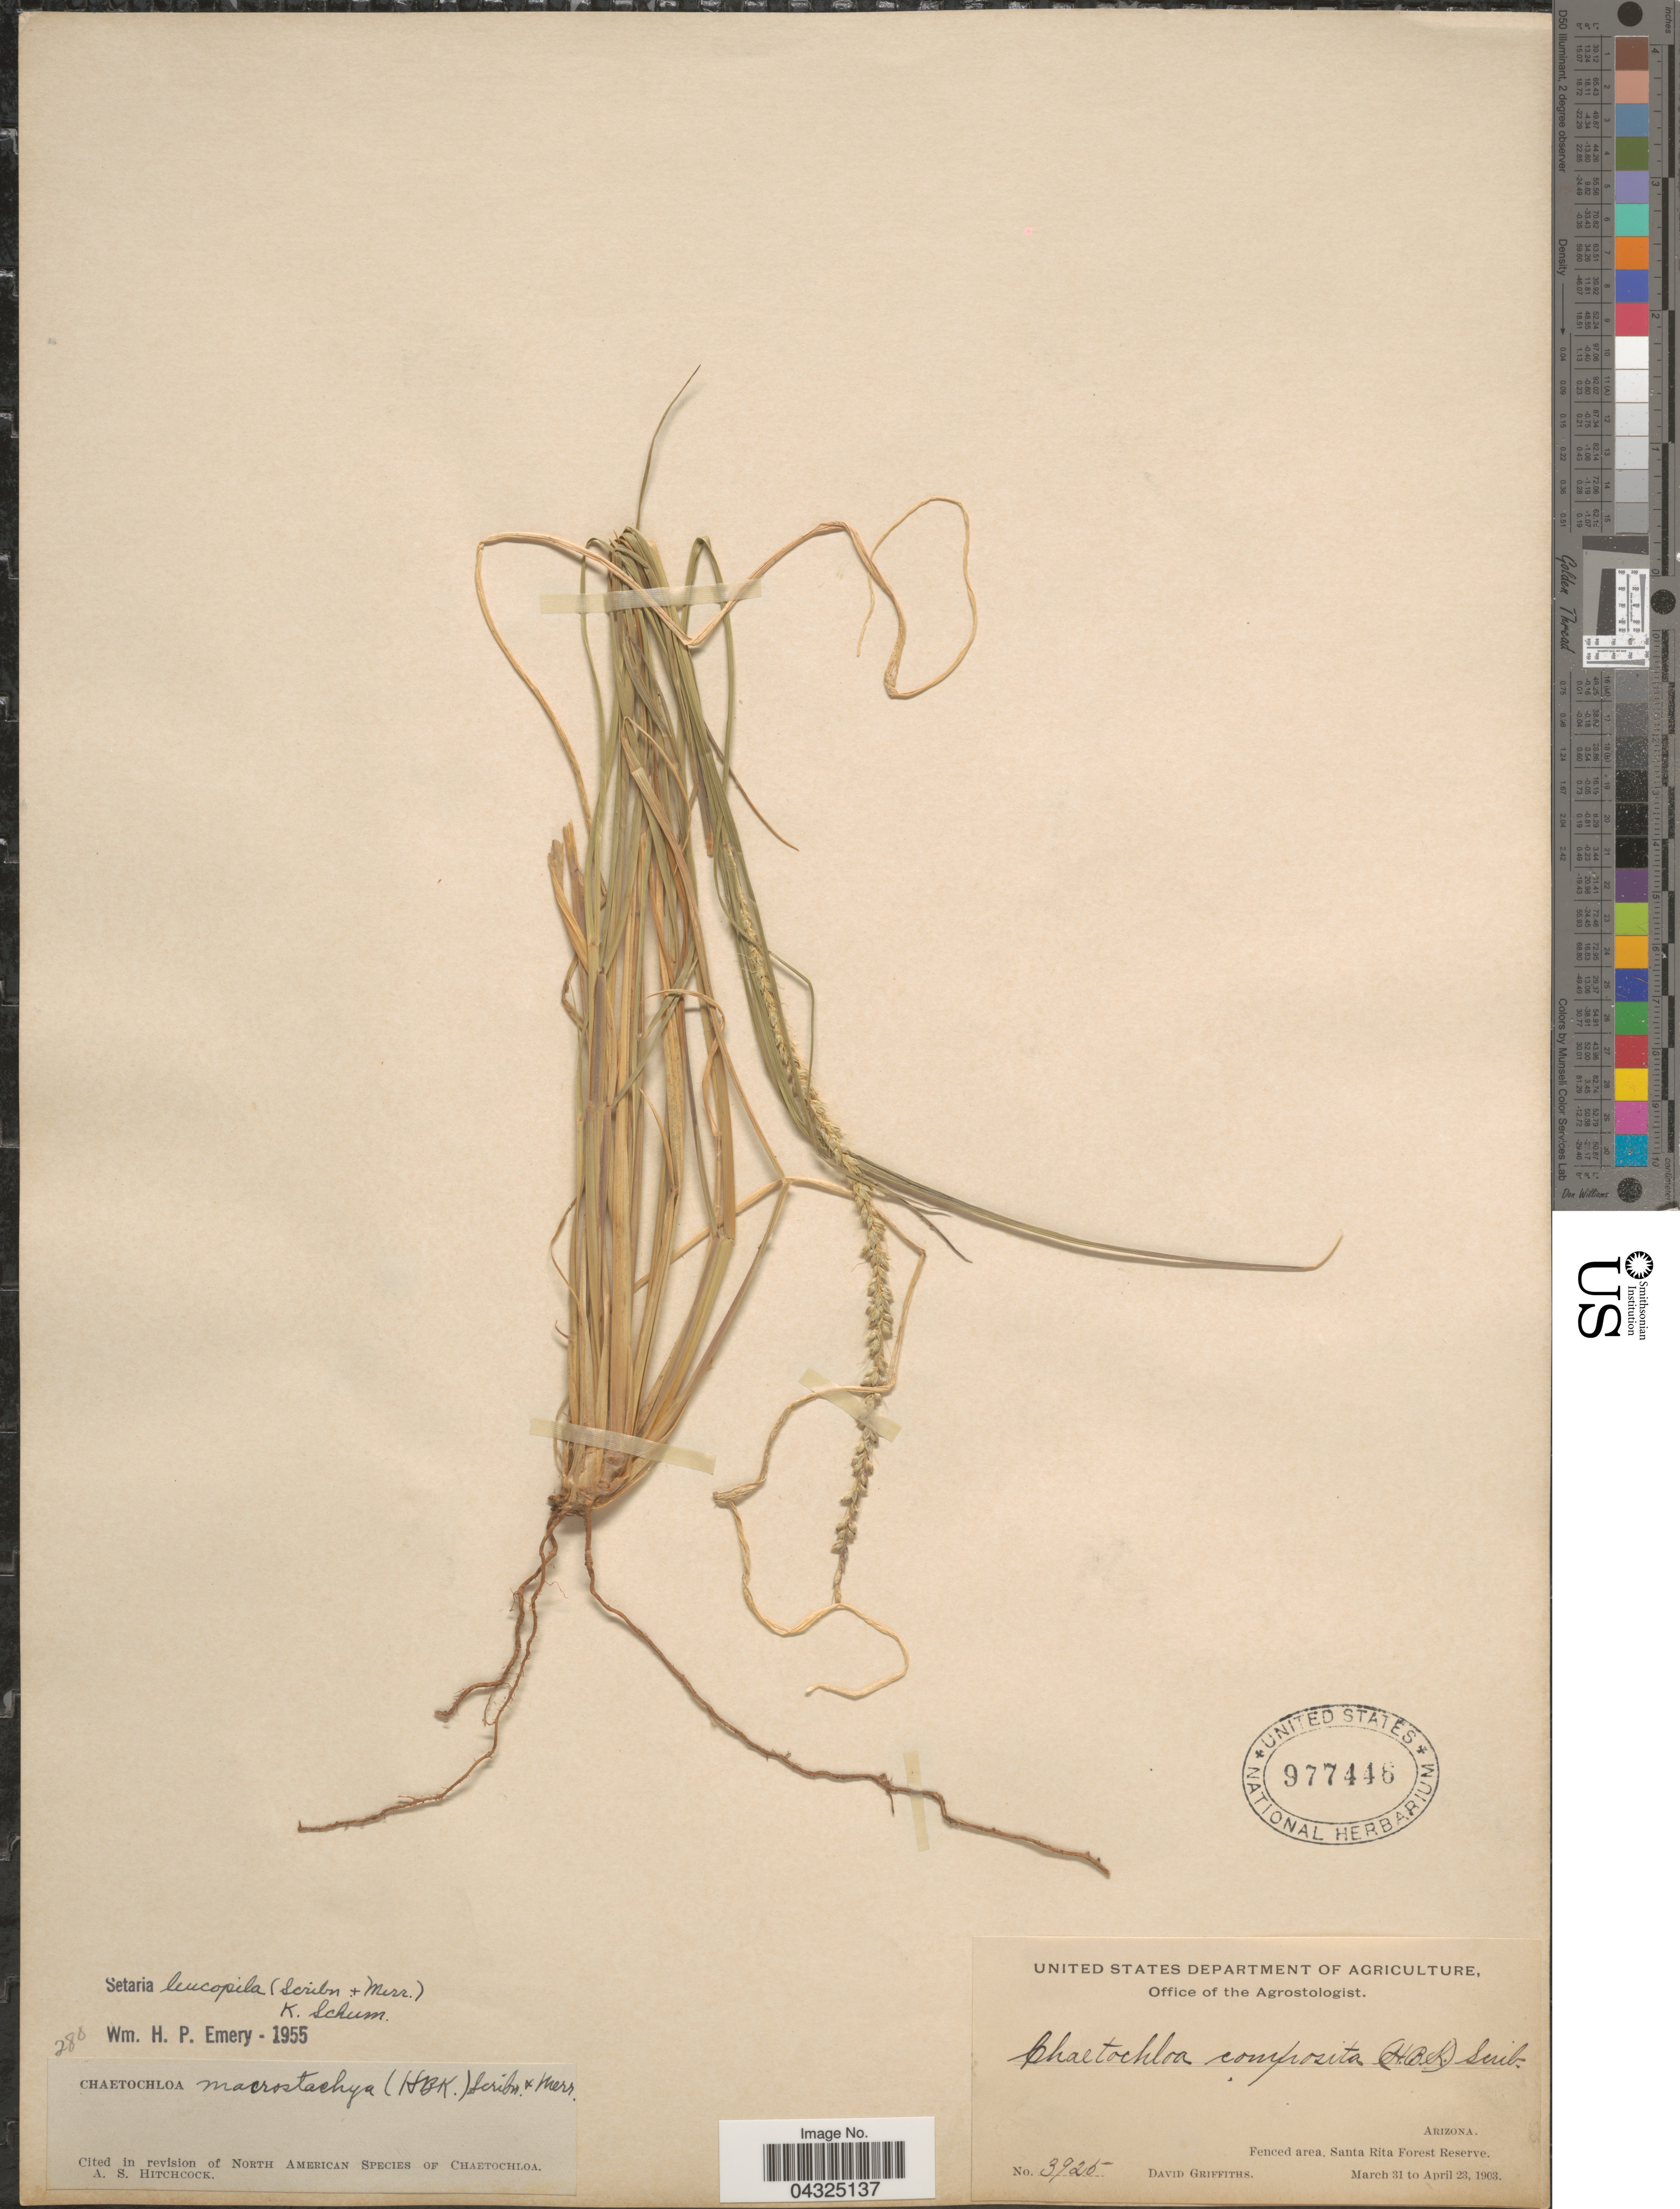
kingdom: Plantae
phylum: Tracheophyta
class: Liliopsida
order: Poales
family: Poaceae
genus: Setaria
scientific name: Setaria leucopila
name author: (Scribn. & Merr.) K. Schum.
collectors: D. Griffiths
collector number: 3925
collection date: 1903-03-31/1903-04-23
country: United States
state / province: Arizona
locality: Fenced area, Santa Rita Forest Reserve.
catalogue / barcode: US 977446